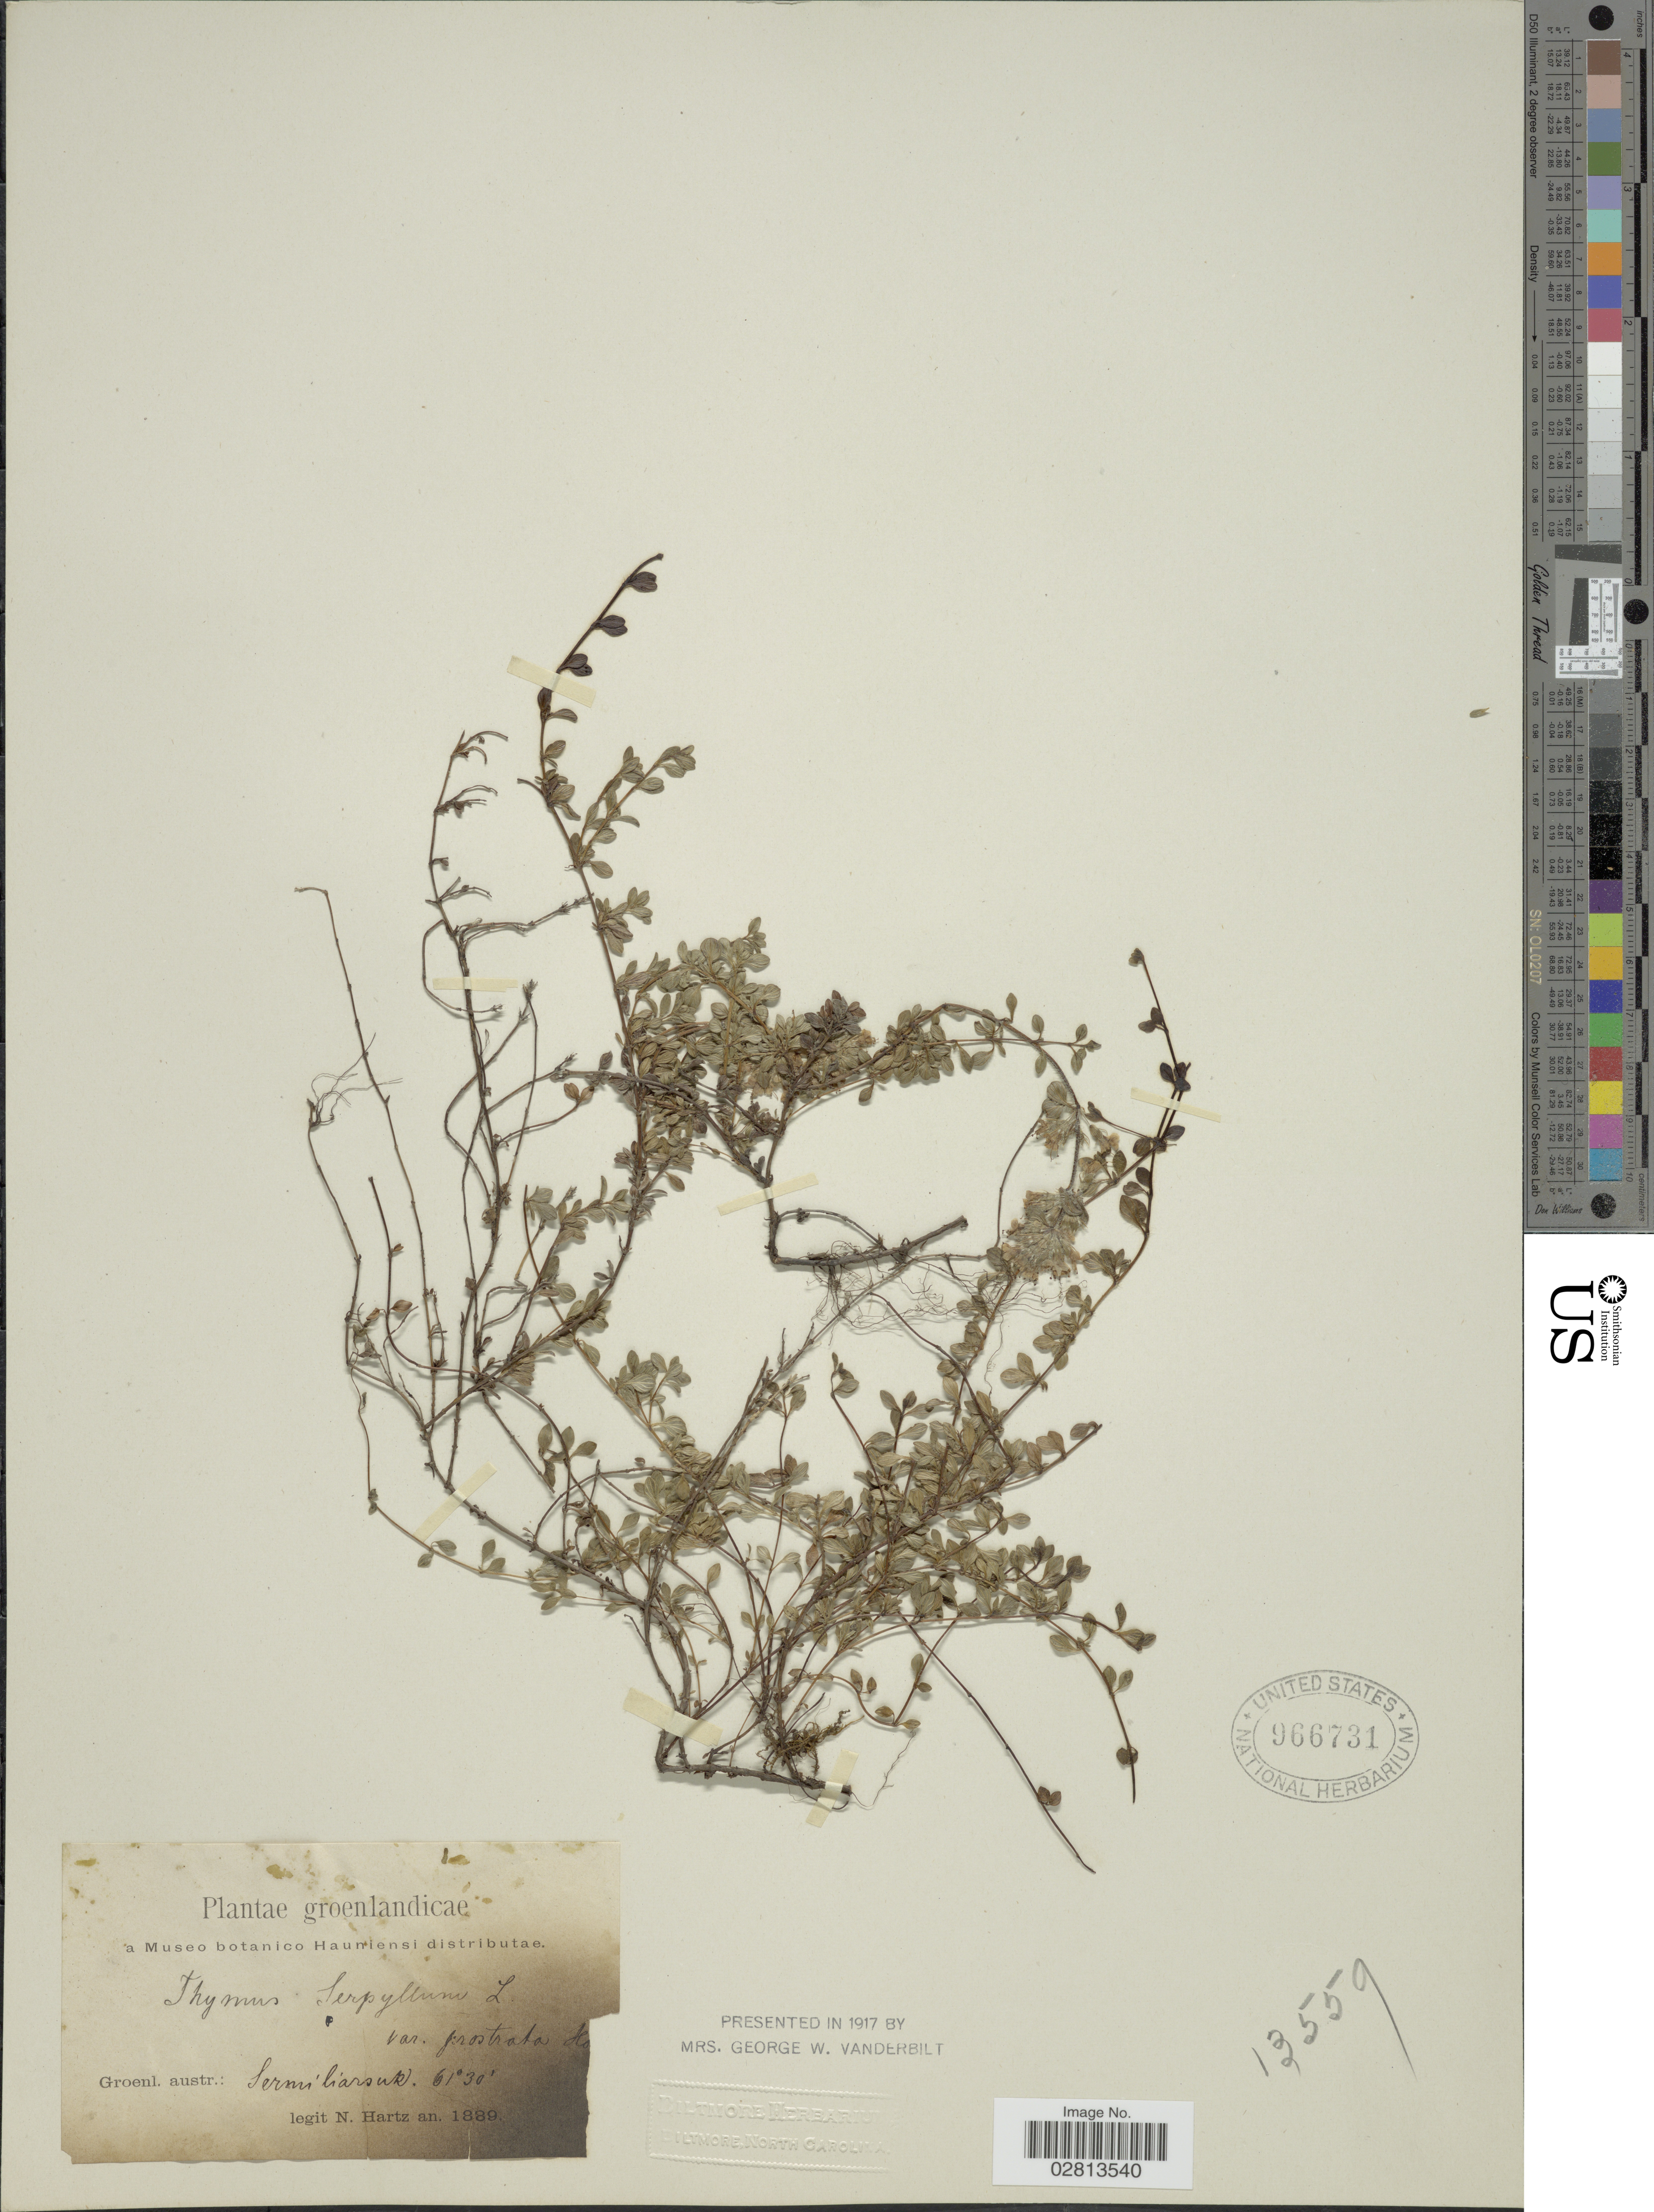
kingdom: Plantae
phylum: Tracheophyta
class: Magnoliopsida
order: Lamiales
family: Lamiaceae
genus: Thymus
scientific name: Thymus serpyllum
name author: L.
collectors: N. Hartz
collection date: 1889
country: Greenland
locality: Groenlandicæ. Groenl. austr: Sermiliarsuk.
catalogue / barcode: US 966731